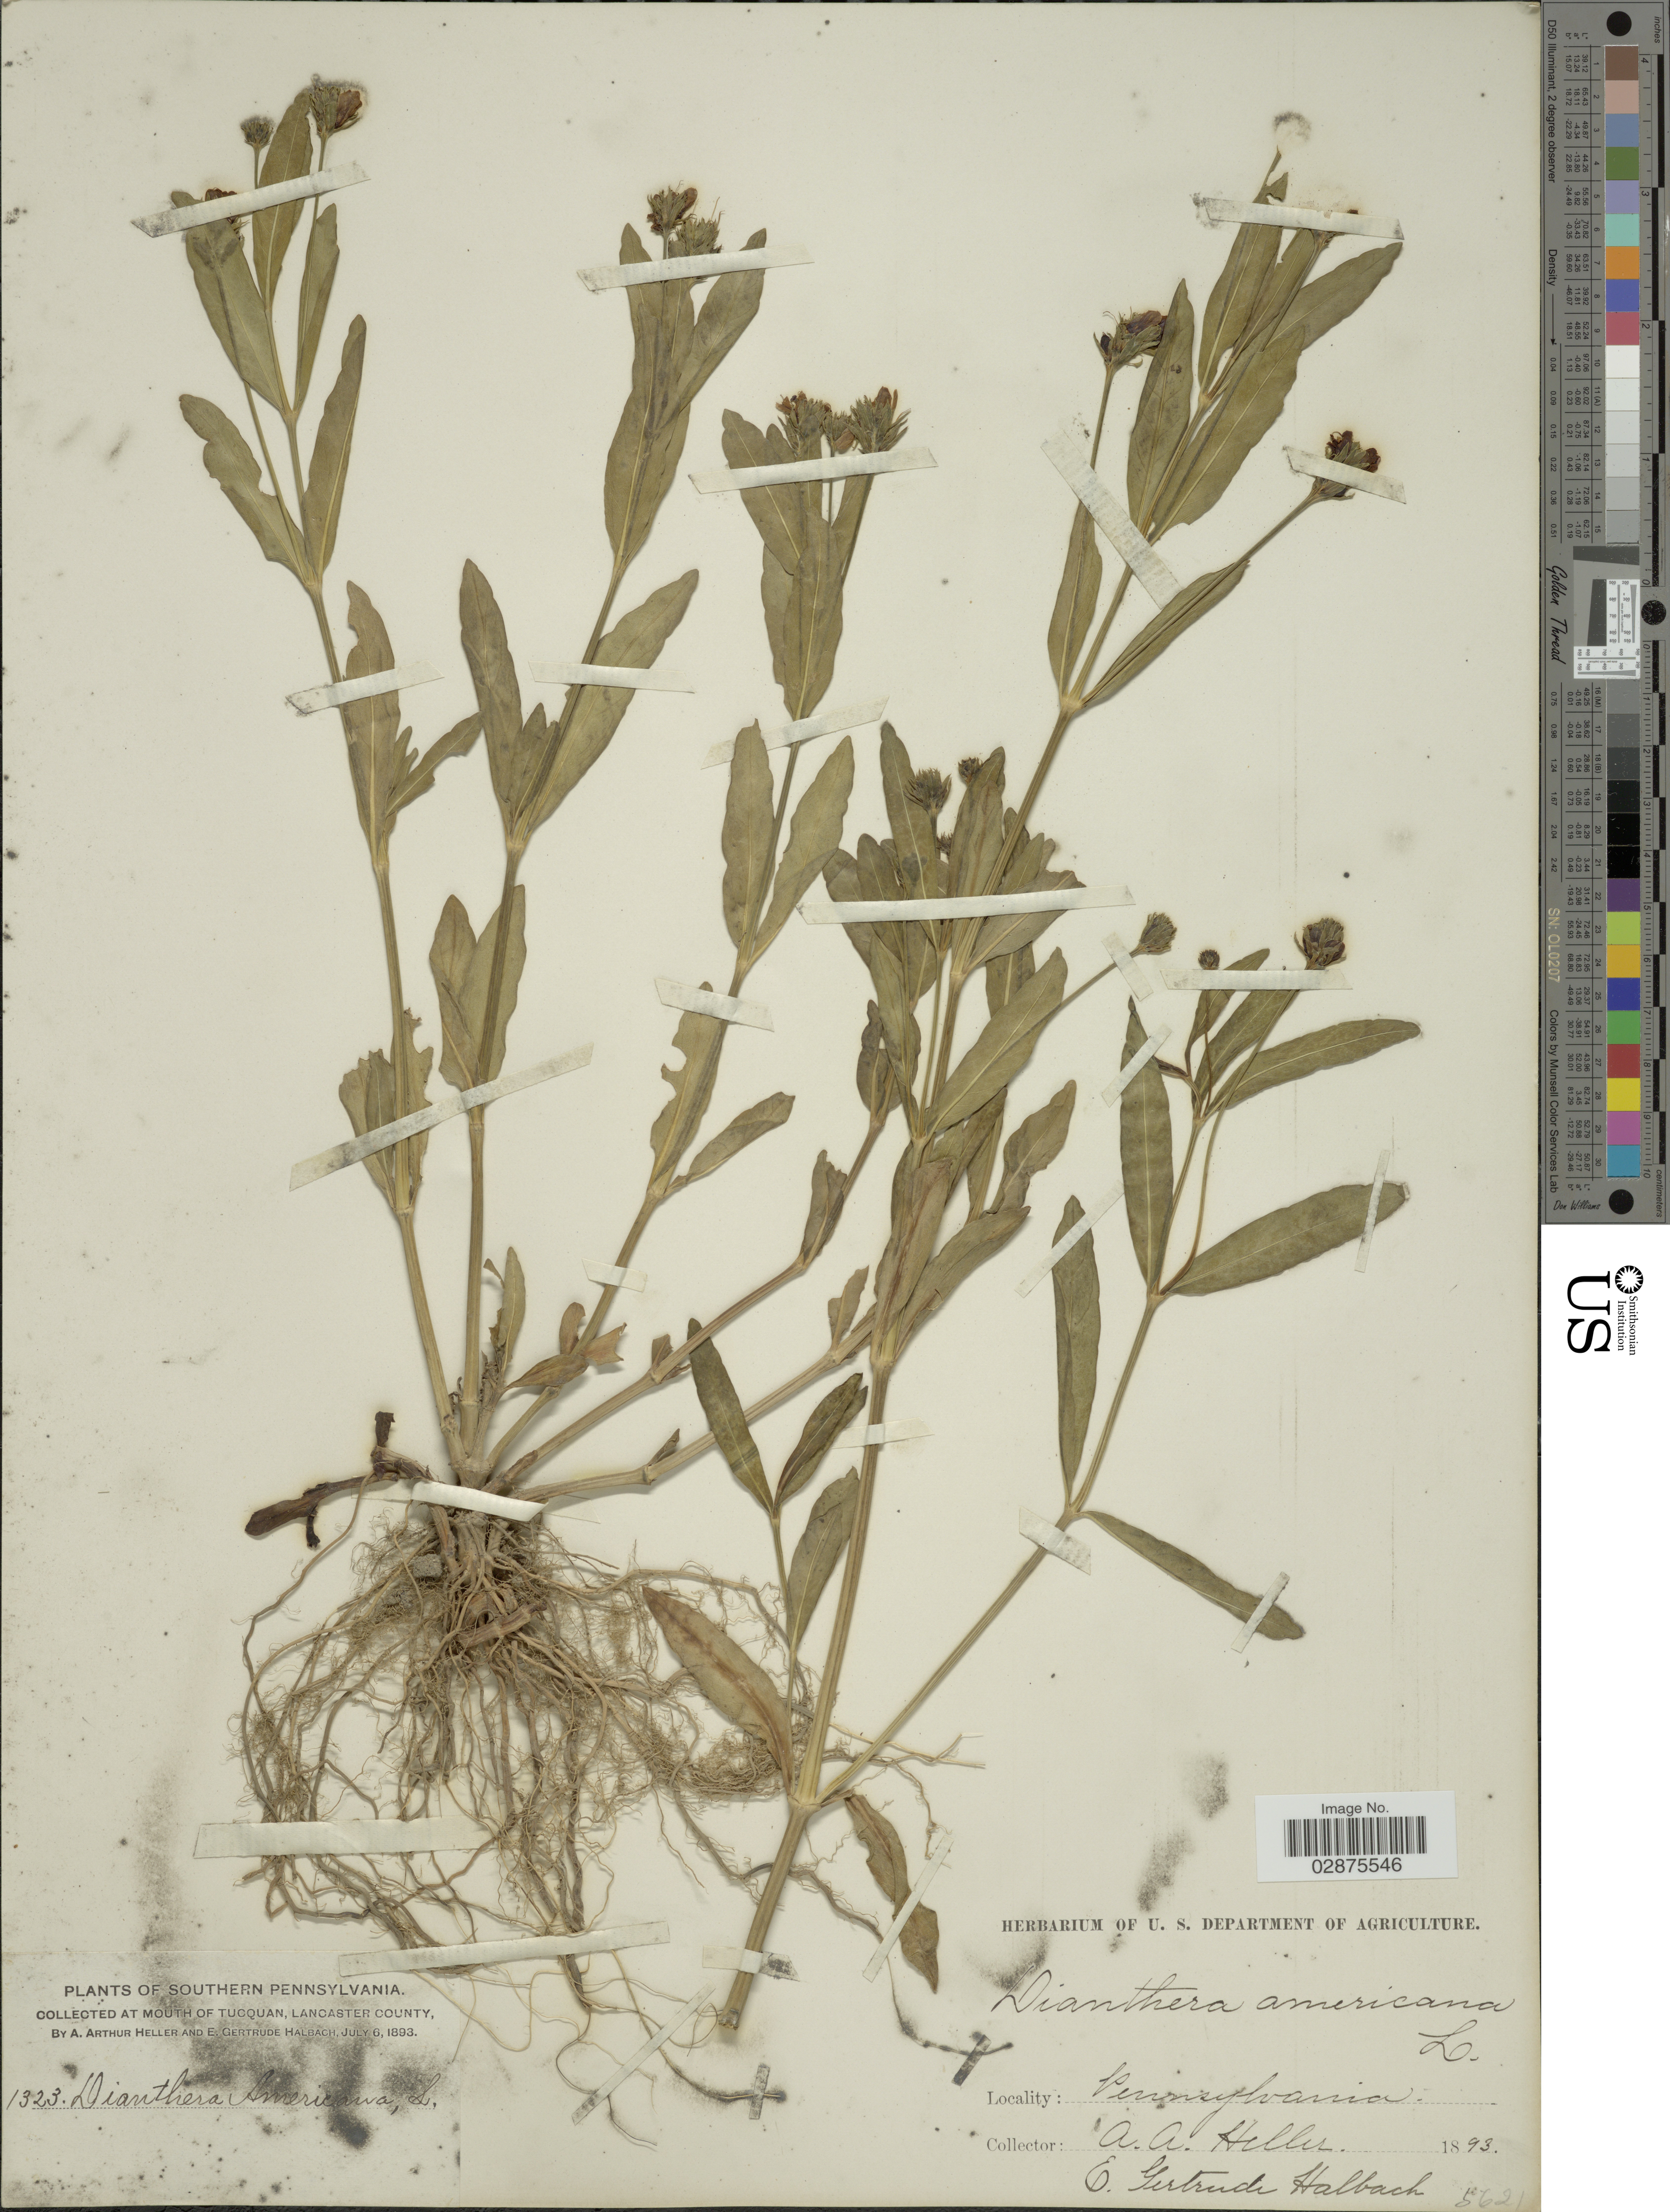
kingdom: Plantae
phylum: Tracheophyta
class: Magnoliopsida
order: Lamiales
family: Acanthaceae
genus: Justicia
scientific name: Justicia americana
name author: (L.) Vahl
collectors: A. A. Heller & E. G. Halbach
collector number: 1323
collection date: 1893-07-06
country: United States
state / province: Pennsylvania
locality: Southern Pennsylvania. At Mouth of Tucquan, Lancaster County.